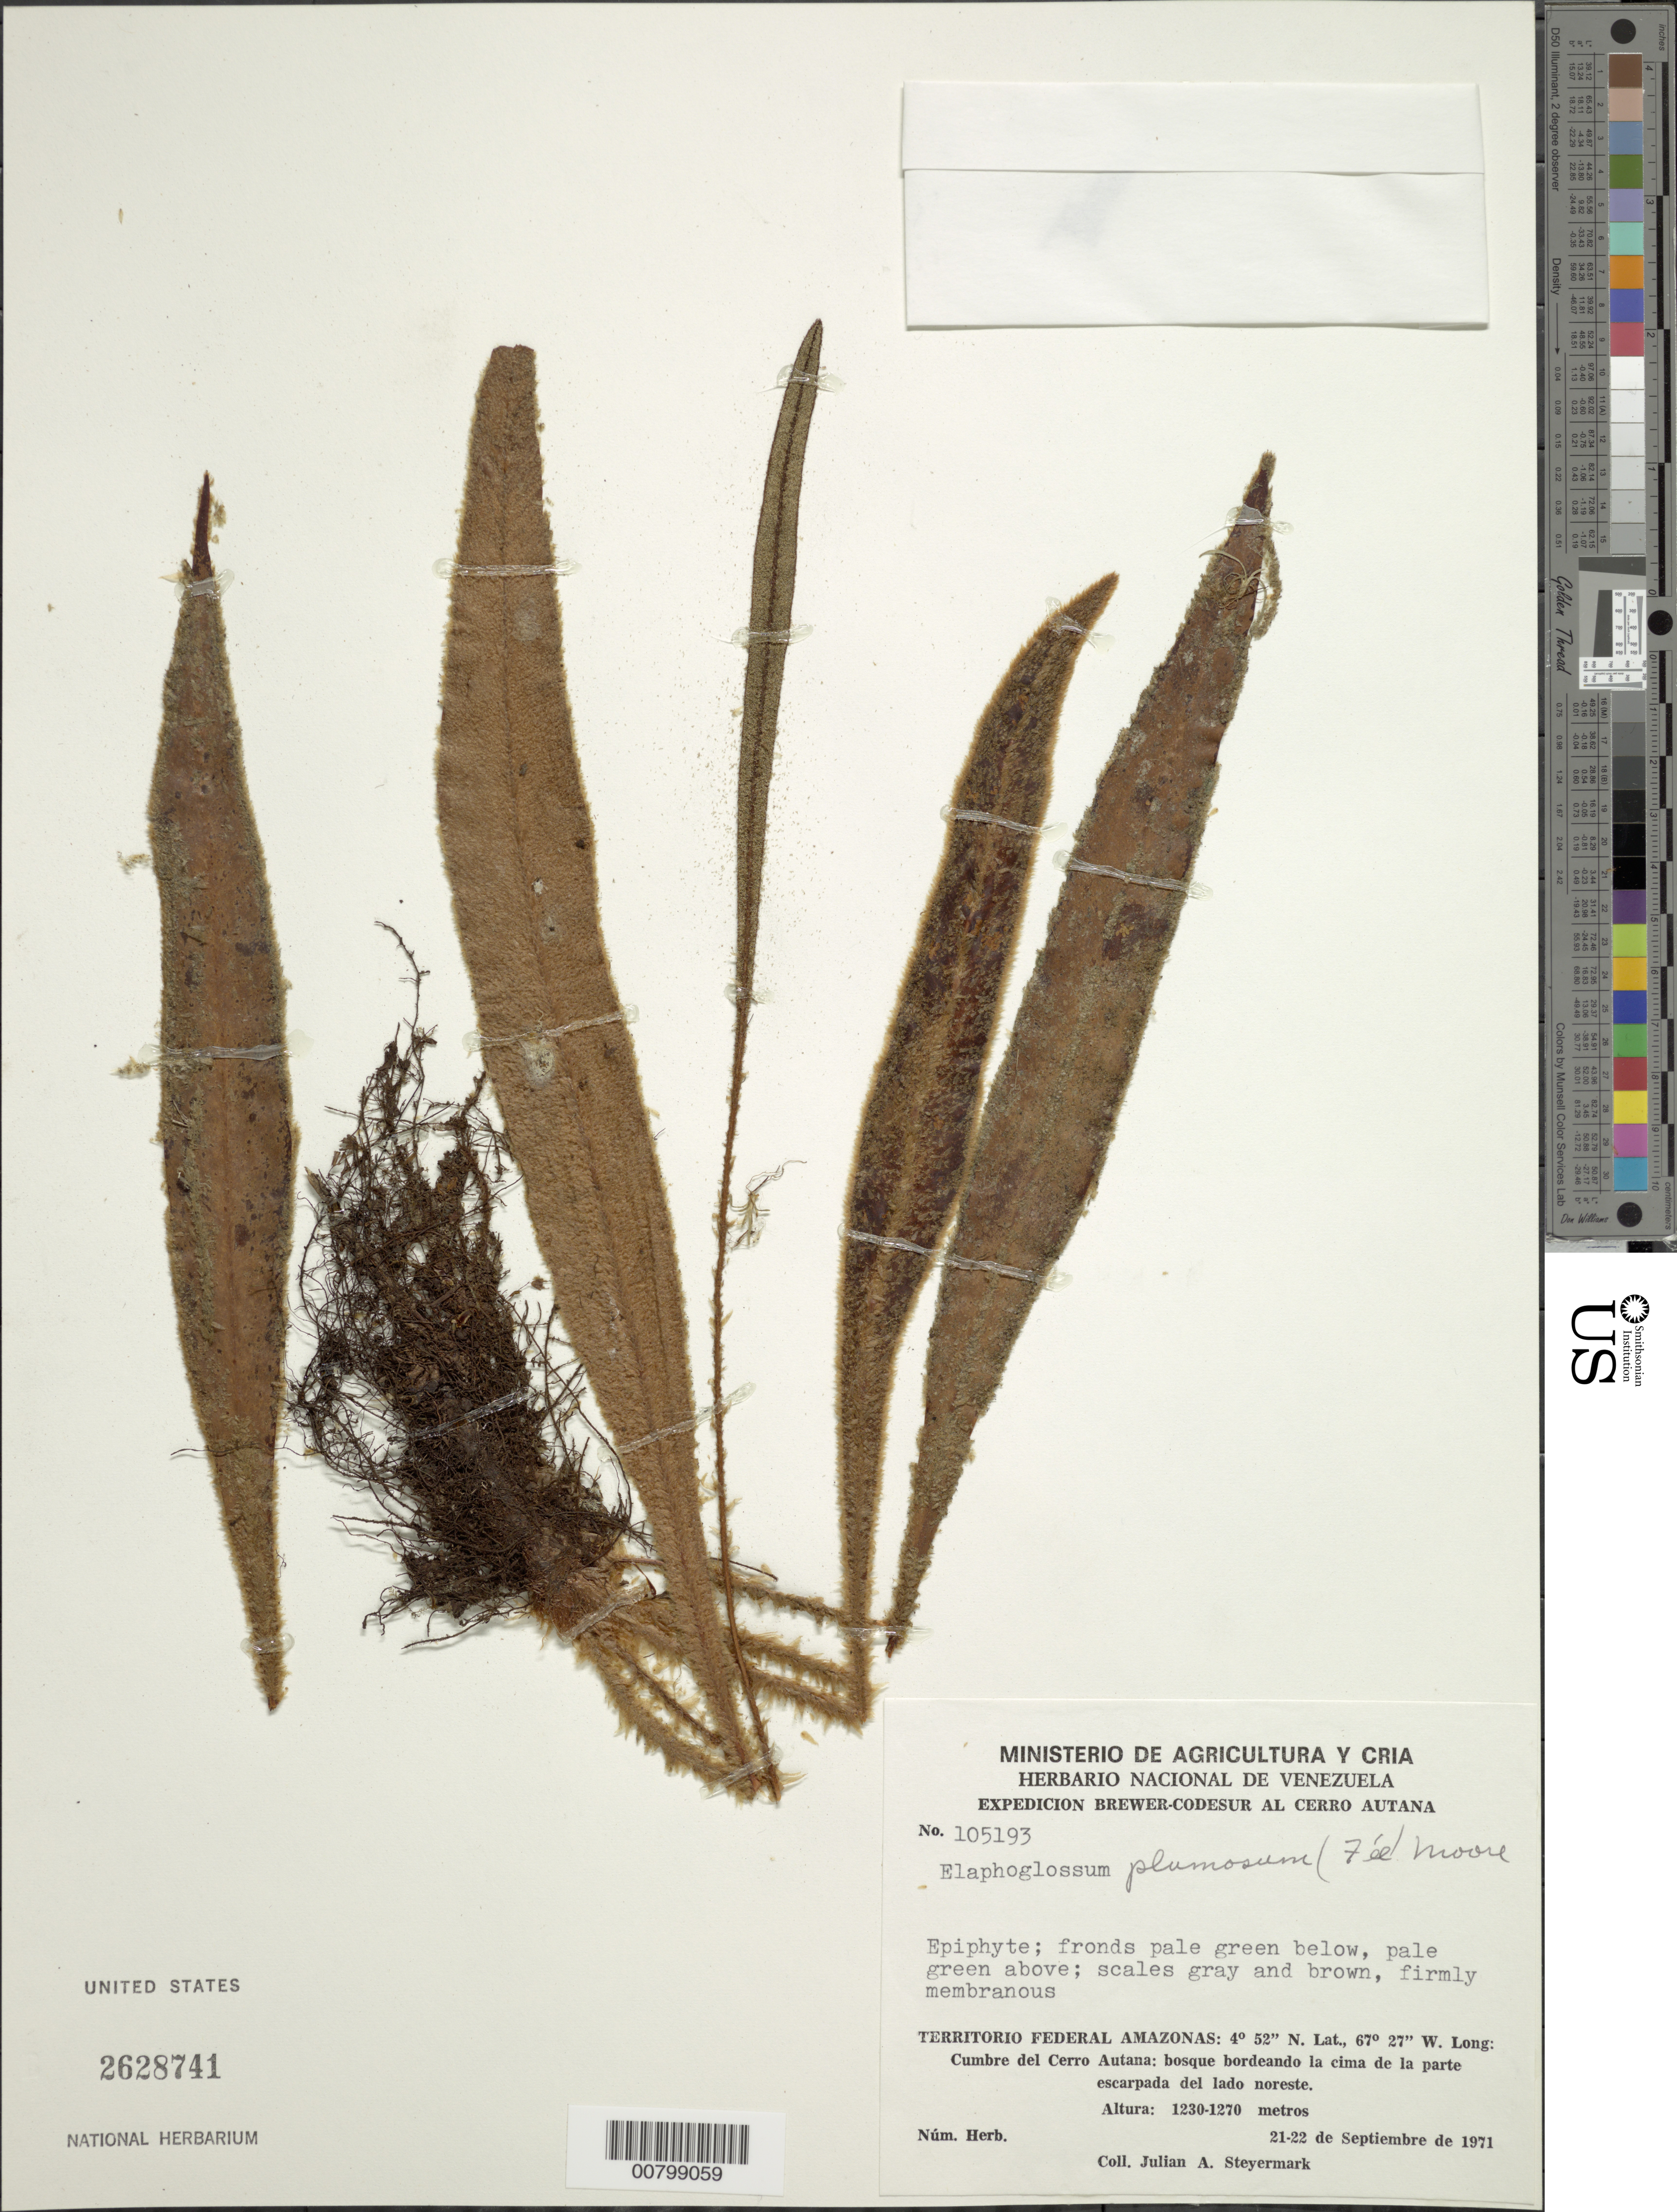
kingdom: Plantae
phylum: Tracheophyta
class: Polypodiopsida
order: Polypodiales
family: Dryopteridaceae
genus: Elaphoglossum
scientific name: Elaphoglossum plumosum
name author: (Fée) T. Moore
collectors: J. Steyermark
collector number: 105193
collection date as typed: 21-Sep-71 to 22-Sep-71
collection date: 1971-09-21/1971-09-22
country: Venezuela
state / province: Amazonas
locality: Cerro Autana, cumbre, de la parte escarpada del lado NE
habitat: Bosque bordeando la cima de la parte escarpada del lado NE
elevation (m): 1230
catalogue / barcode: US 2628741